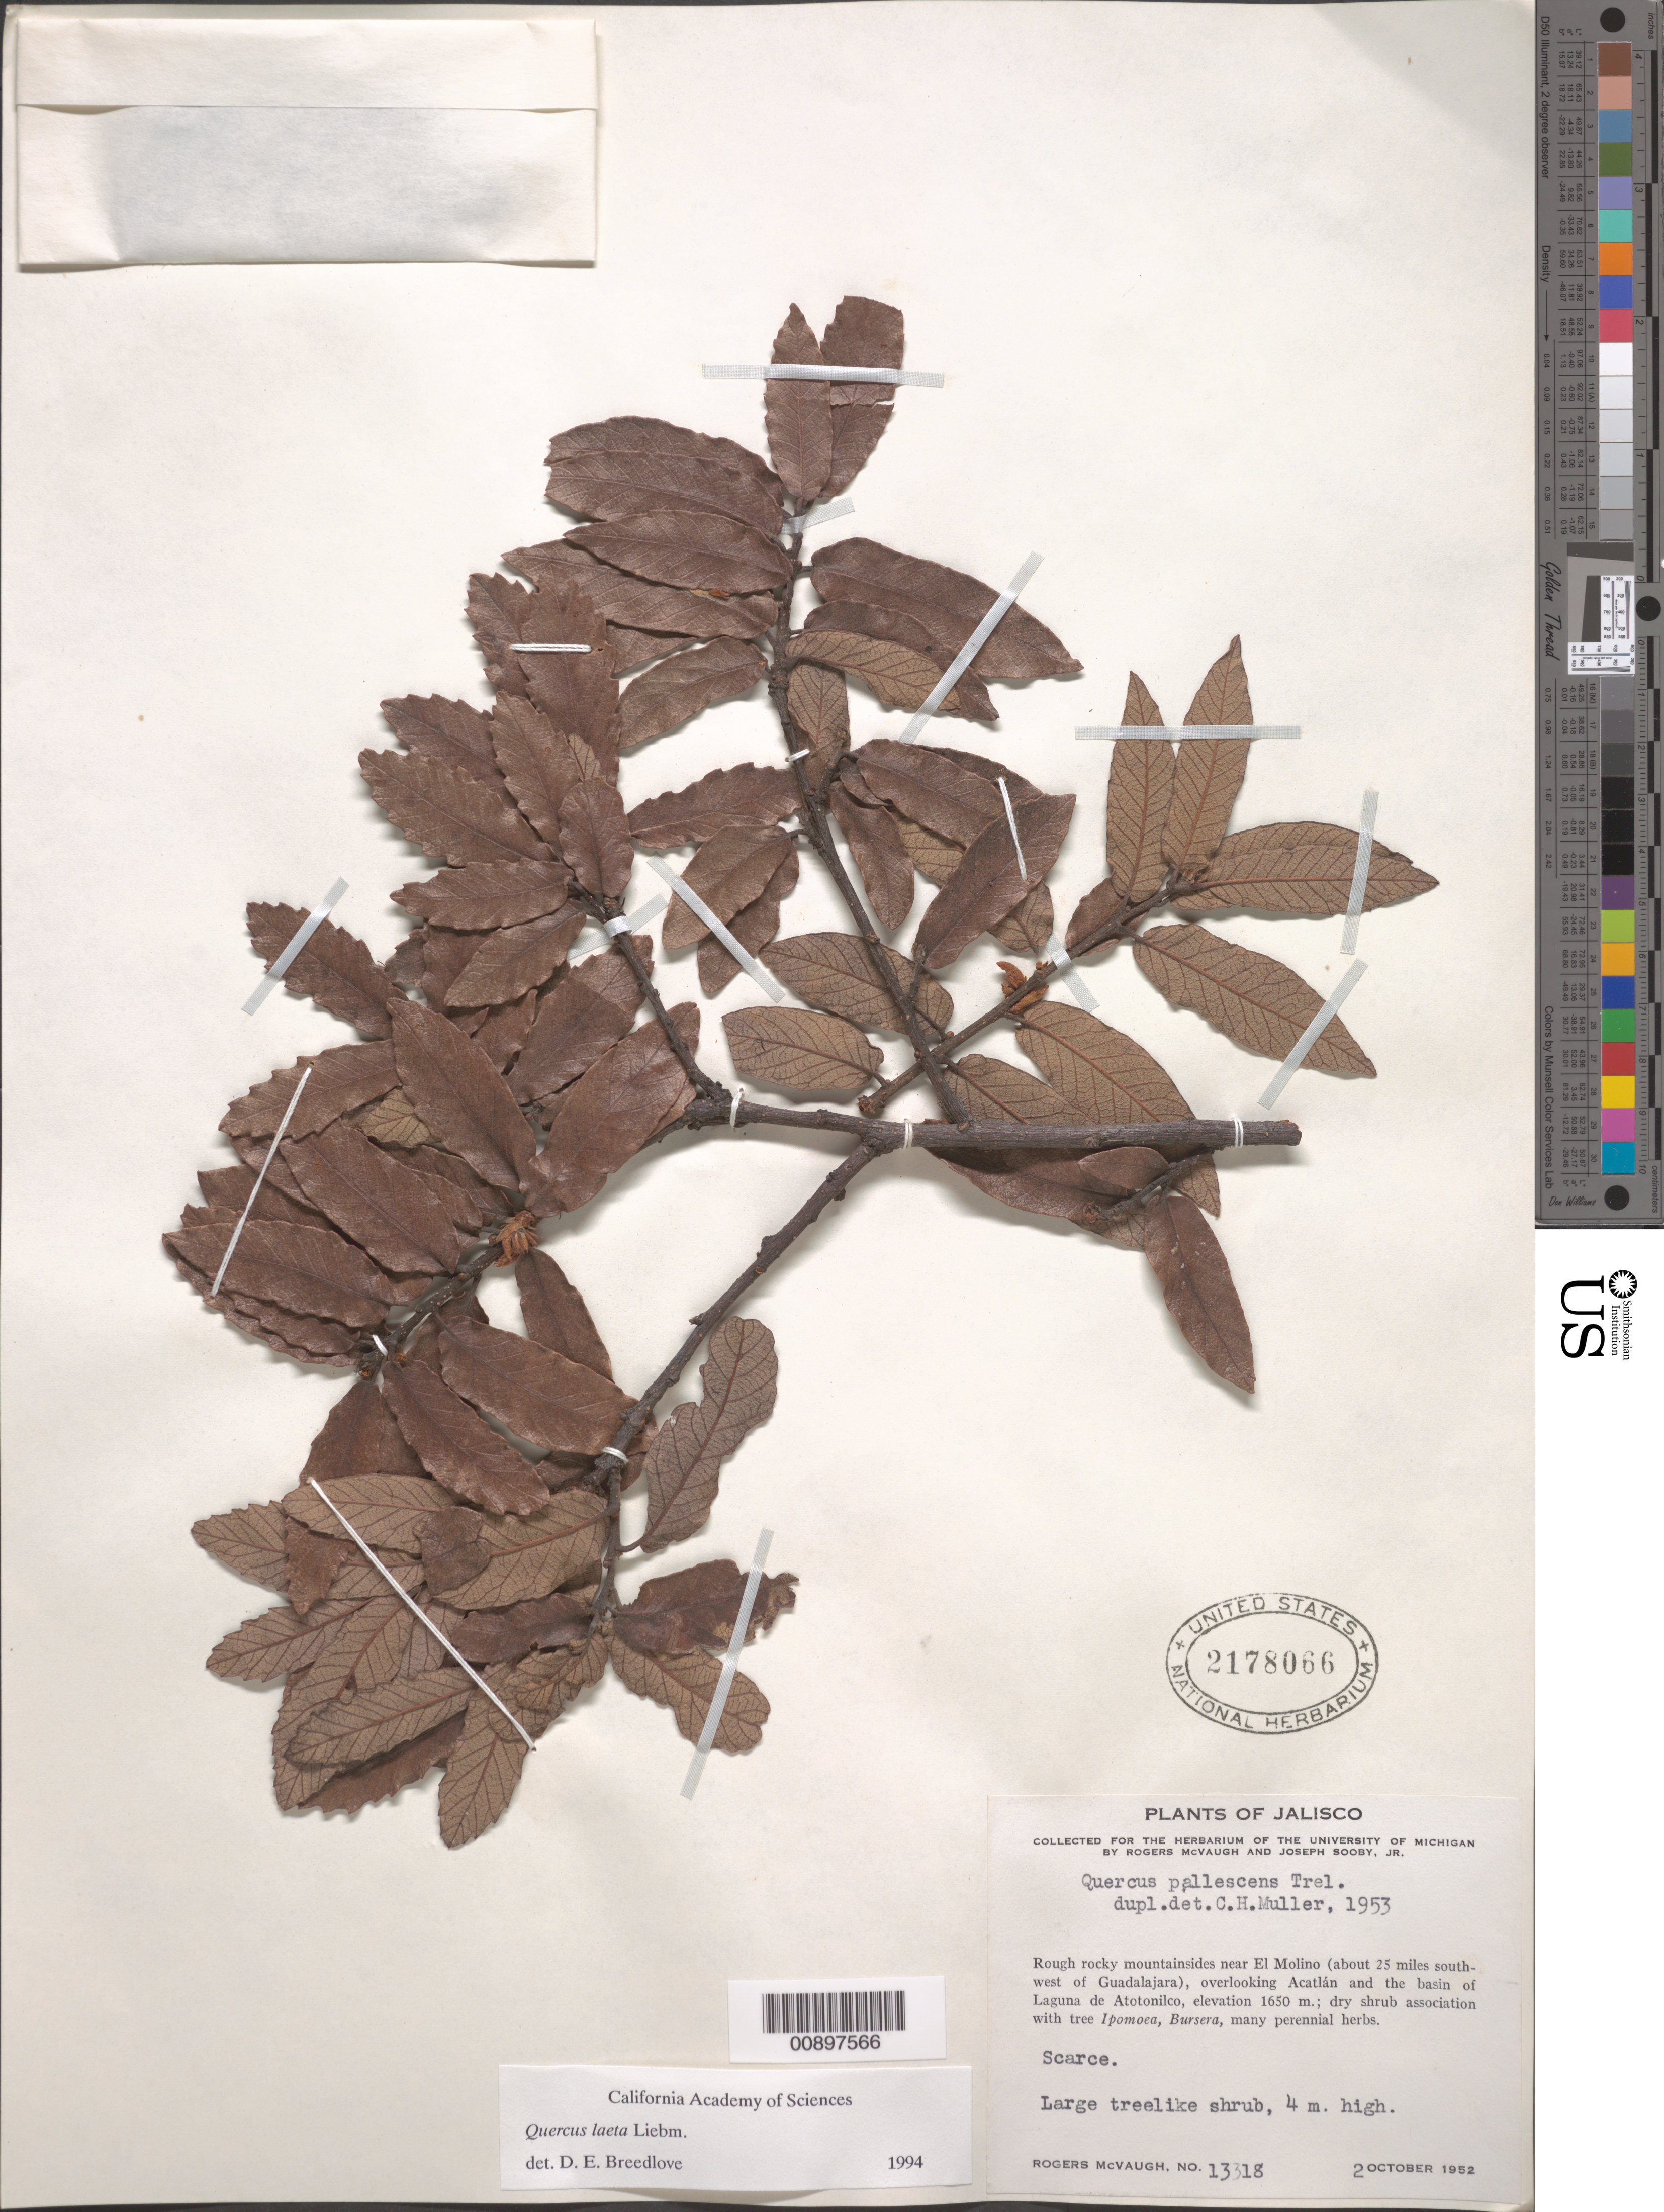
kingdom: Plantae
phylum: Tracheophyta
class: Magnoliopsida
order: Fagales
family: Fagaceae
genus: Quercus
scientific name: Quercus laeta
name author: Liebm.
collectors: R. McVaugh & J. Sooby Jr.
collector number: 13318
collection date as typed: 02 Oct 1952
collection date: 1952-10-02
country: Mexico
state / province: Jalisco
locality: Rough rocky mountainsides near El Molino (about 25 miles southwest of Guadalajara), overlooking Acatlán and the basin of Laguna de Atotonilco.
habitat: Dry shrub association with tree Ipomoea, Bursera, many perennial herbs.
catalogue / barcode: US 2178066